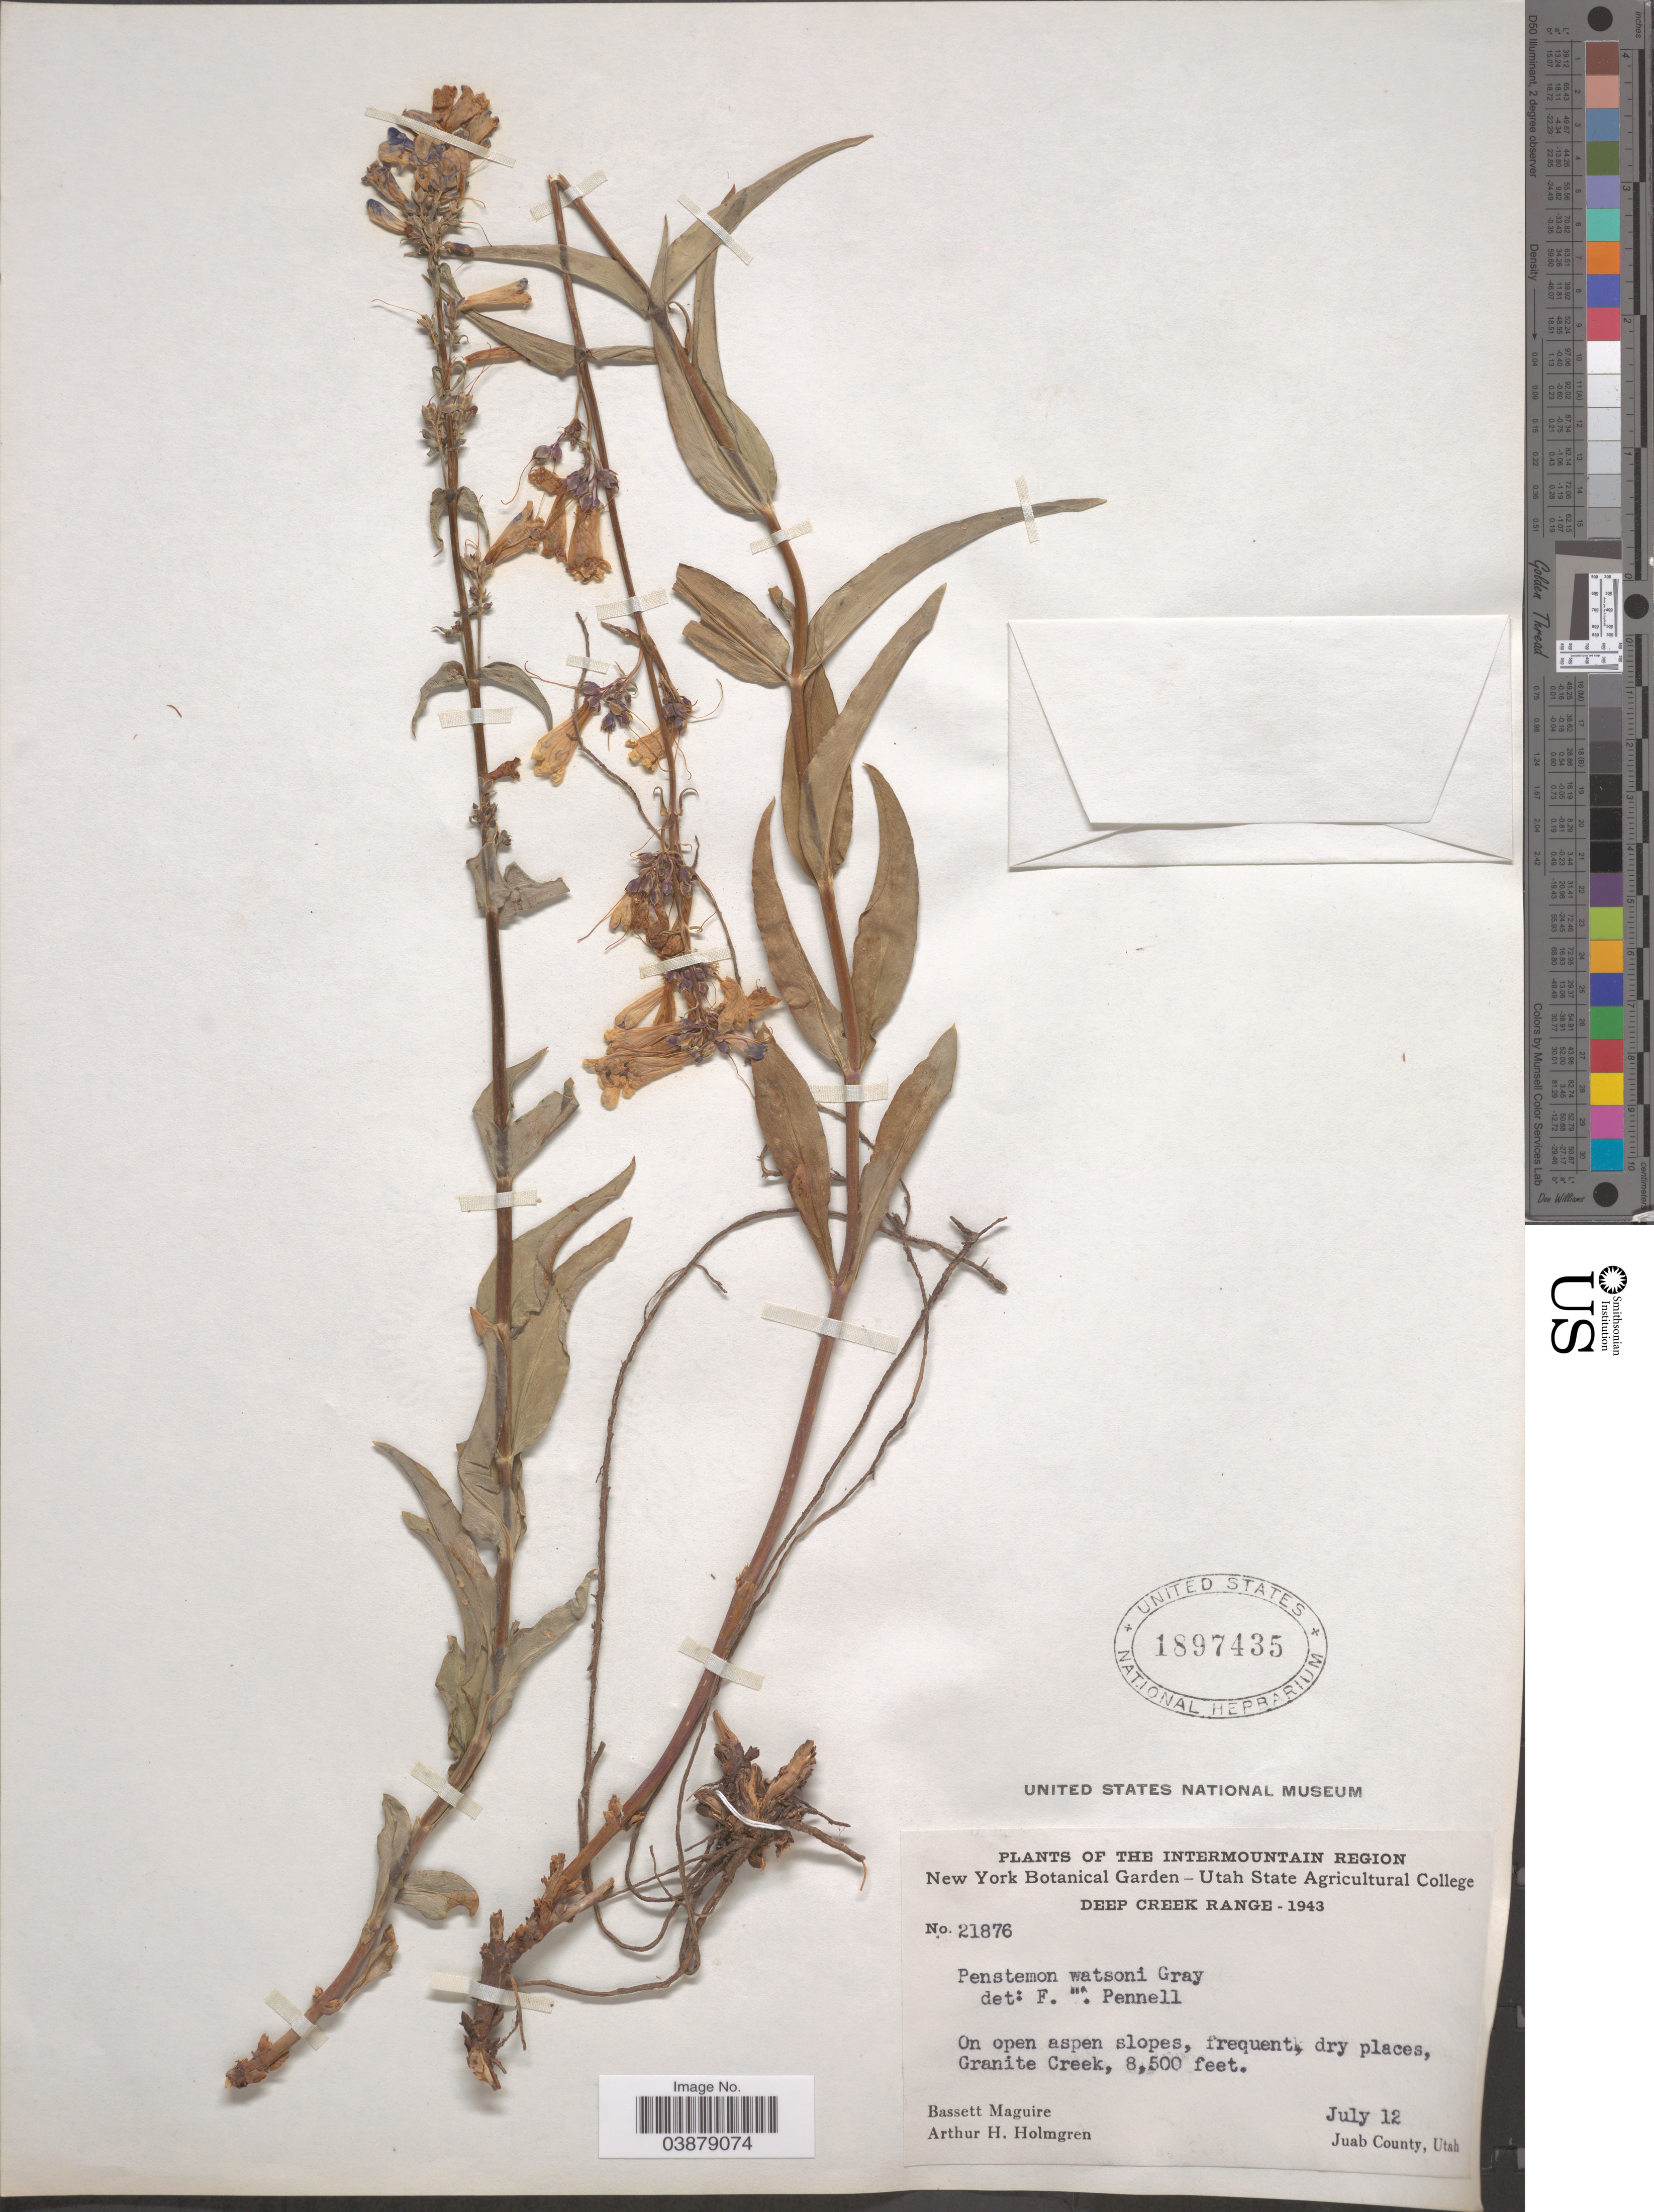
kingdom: Plantae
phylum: Tracheophyta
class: Magnoliopsida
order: Lamiales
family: Plantaginaceae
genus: Penstemon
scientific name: Penstemon watsonii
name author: A. Gray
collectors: B. Maguire & A. H. Holmgren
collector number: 21876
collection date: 1943-07-12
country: United States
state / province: Utah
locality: Intermountain Region. Deep Creek Range. Granite Creek, Juab County.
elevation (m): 2591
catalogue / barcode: US 1897435